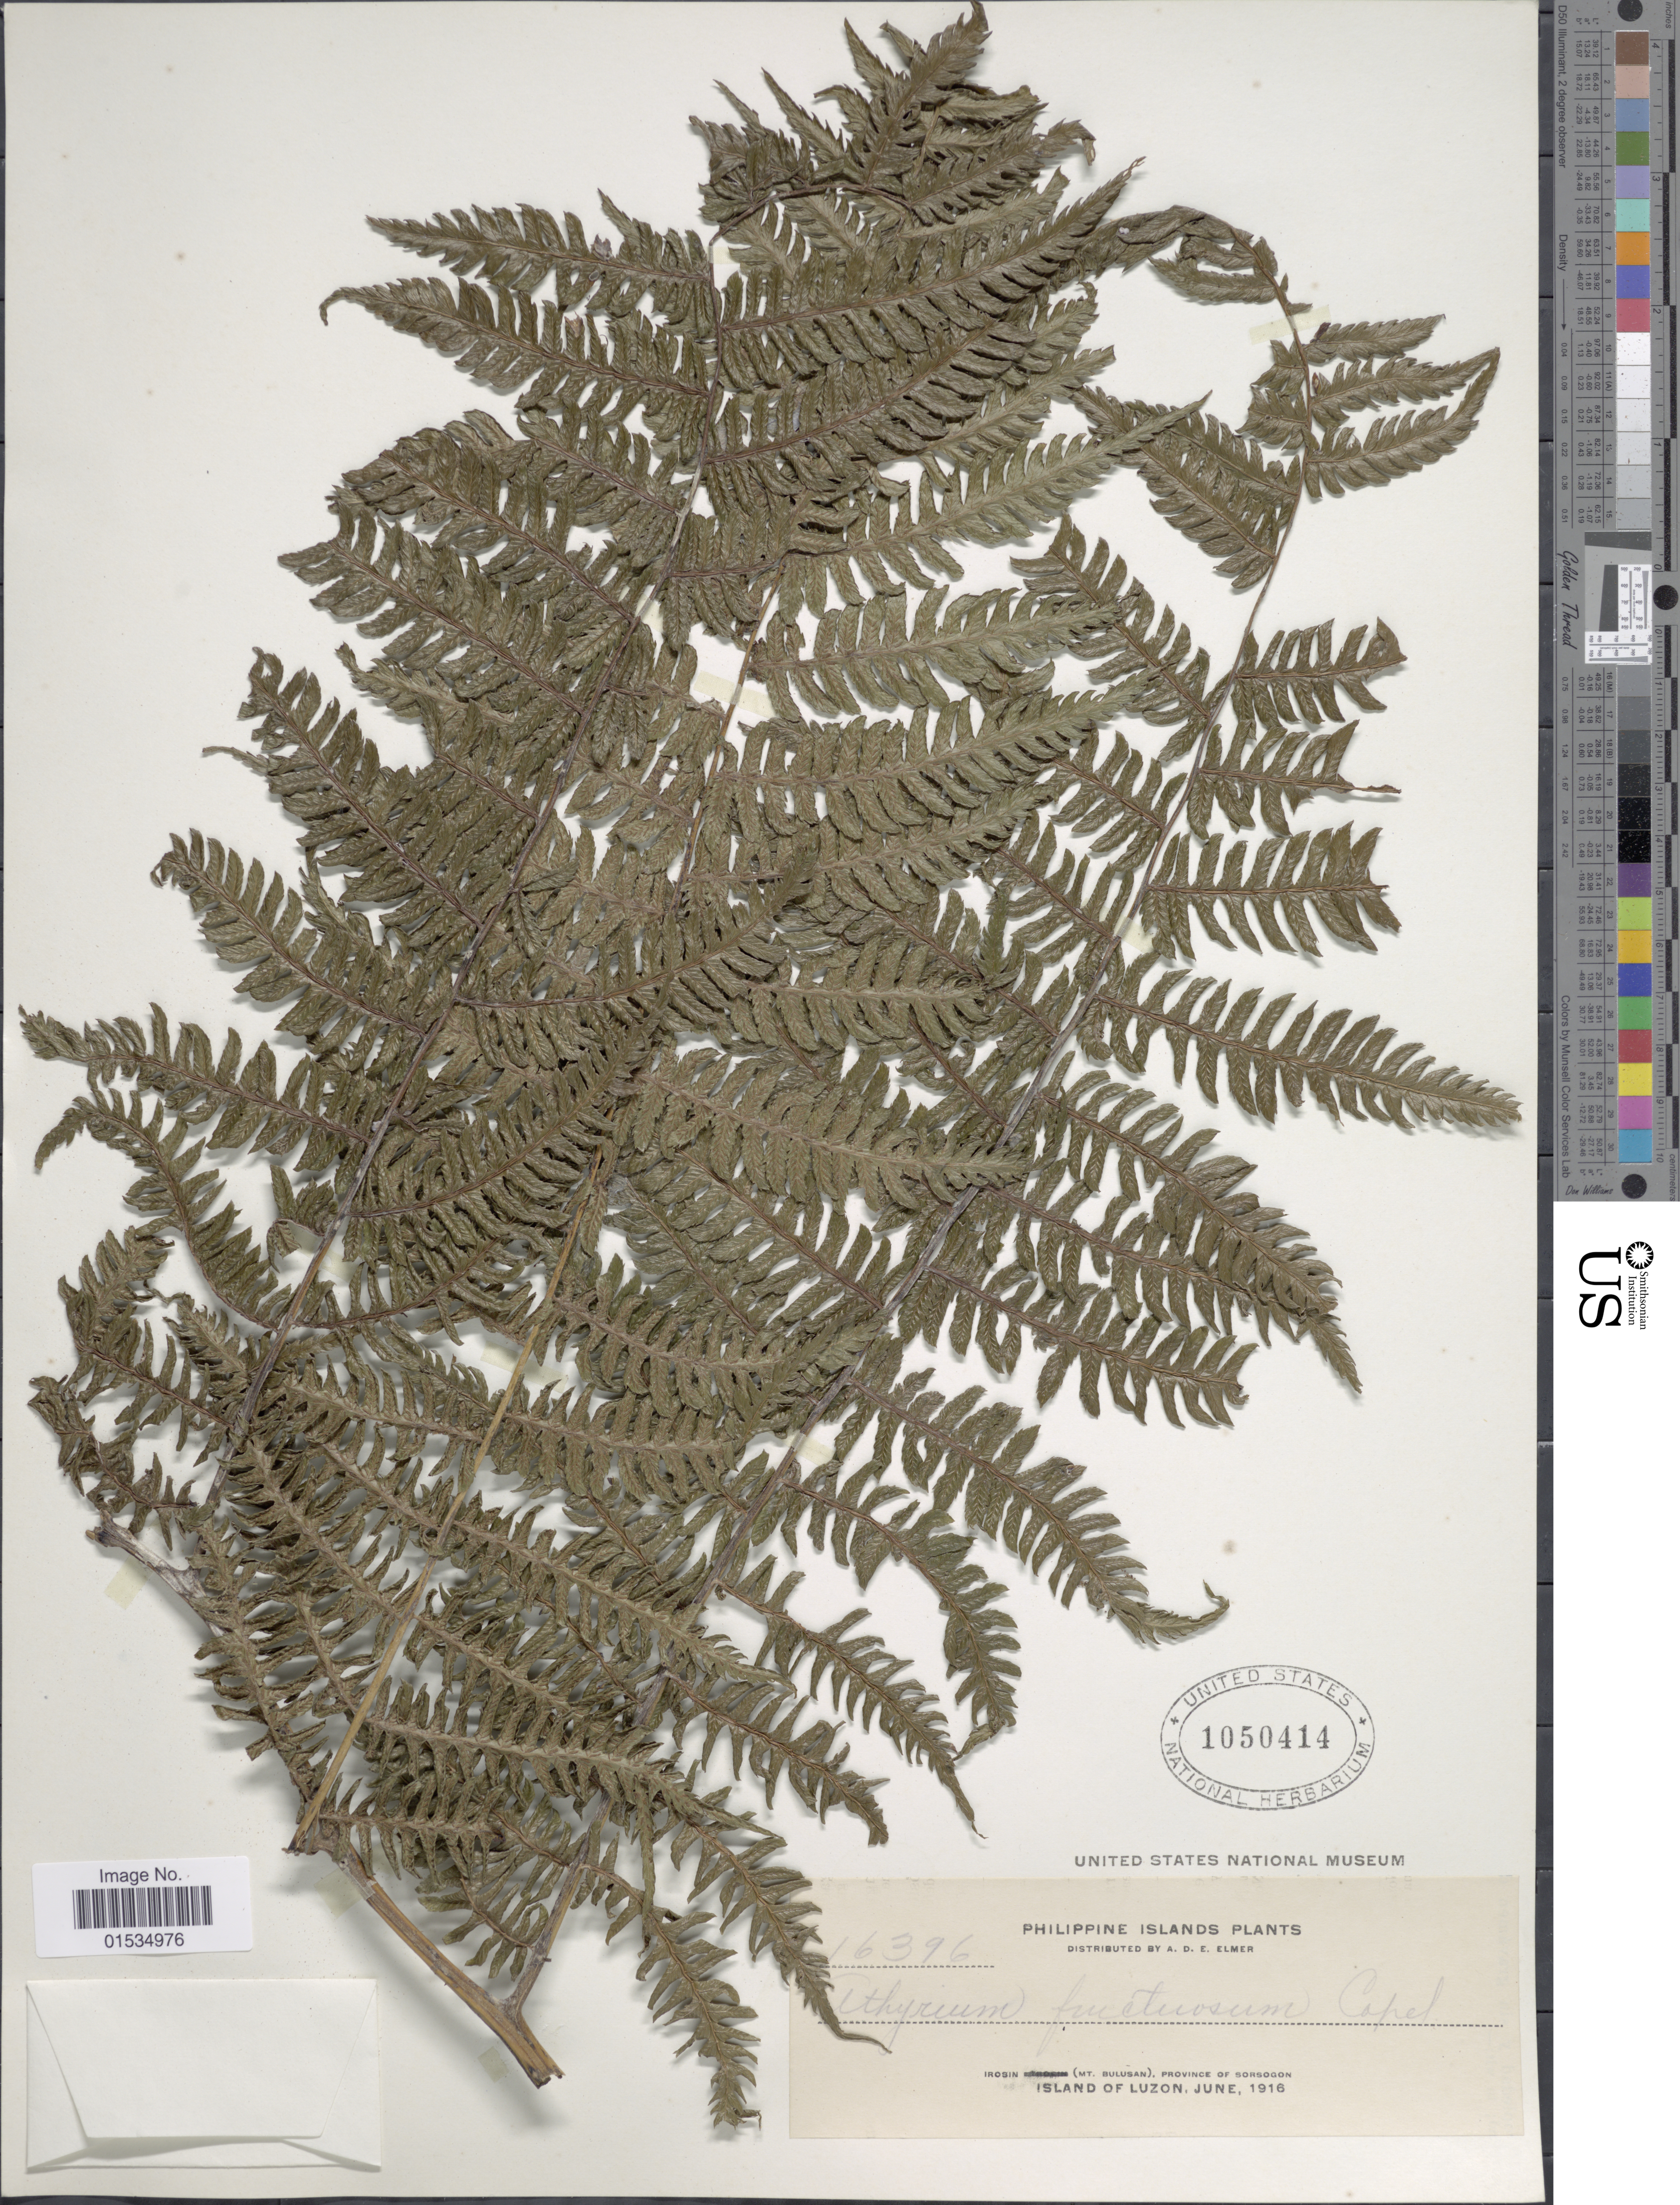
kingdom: Plantae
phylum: Tracheophyta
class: Polypodiopsida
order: Polypodiales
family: Athyriaceae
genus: Diplazium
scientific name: Diplazium fructuosum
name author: Copel.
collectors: A. D. E. Elmer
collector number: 16396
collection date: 1916-06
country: Philippines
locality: Irosin (Mt. Bulusan), Province of Sorsogon, Island of Luzon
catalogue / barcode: US 1080414